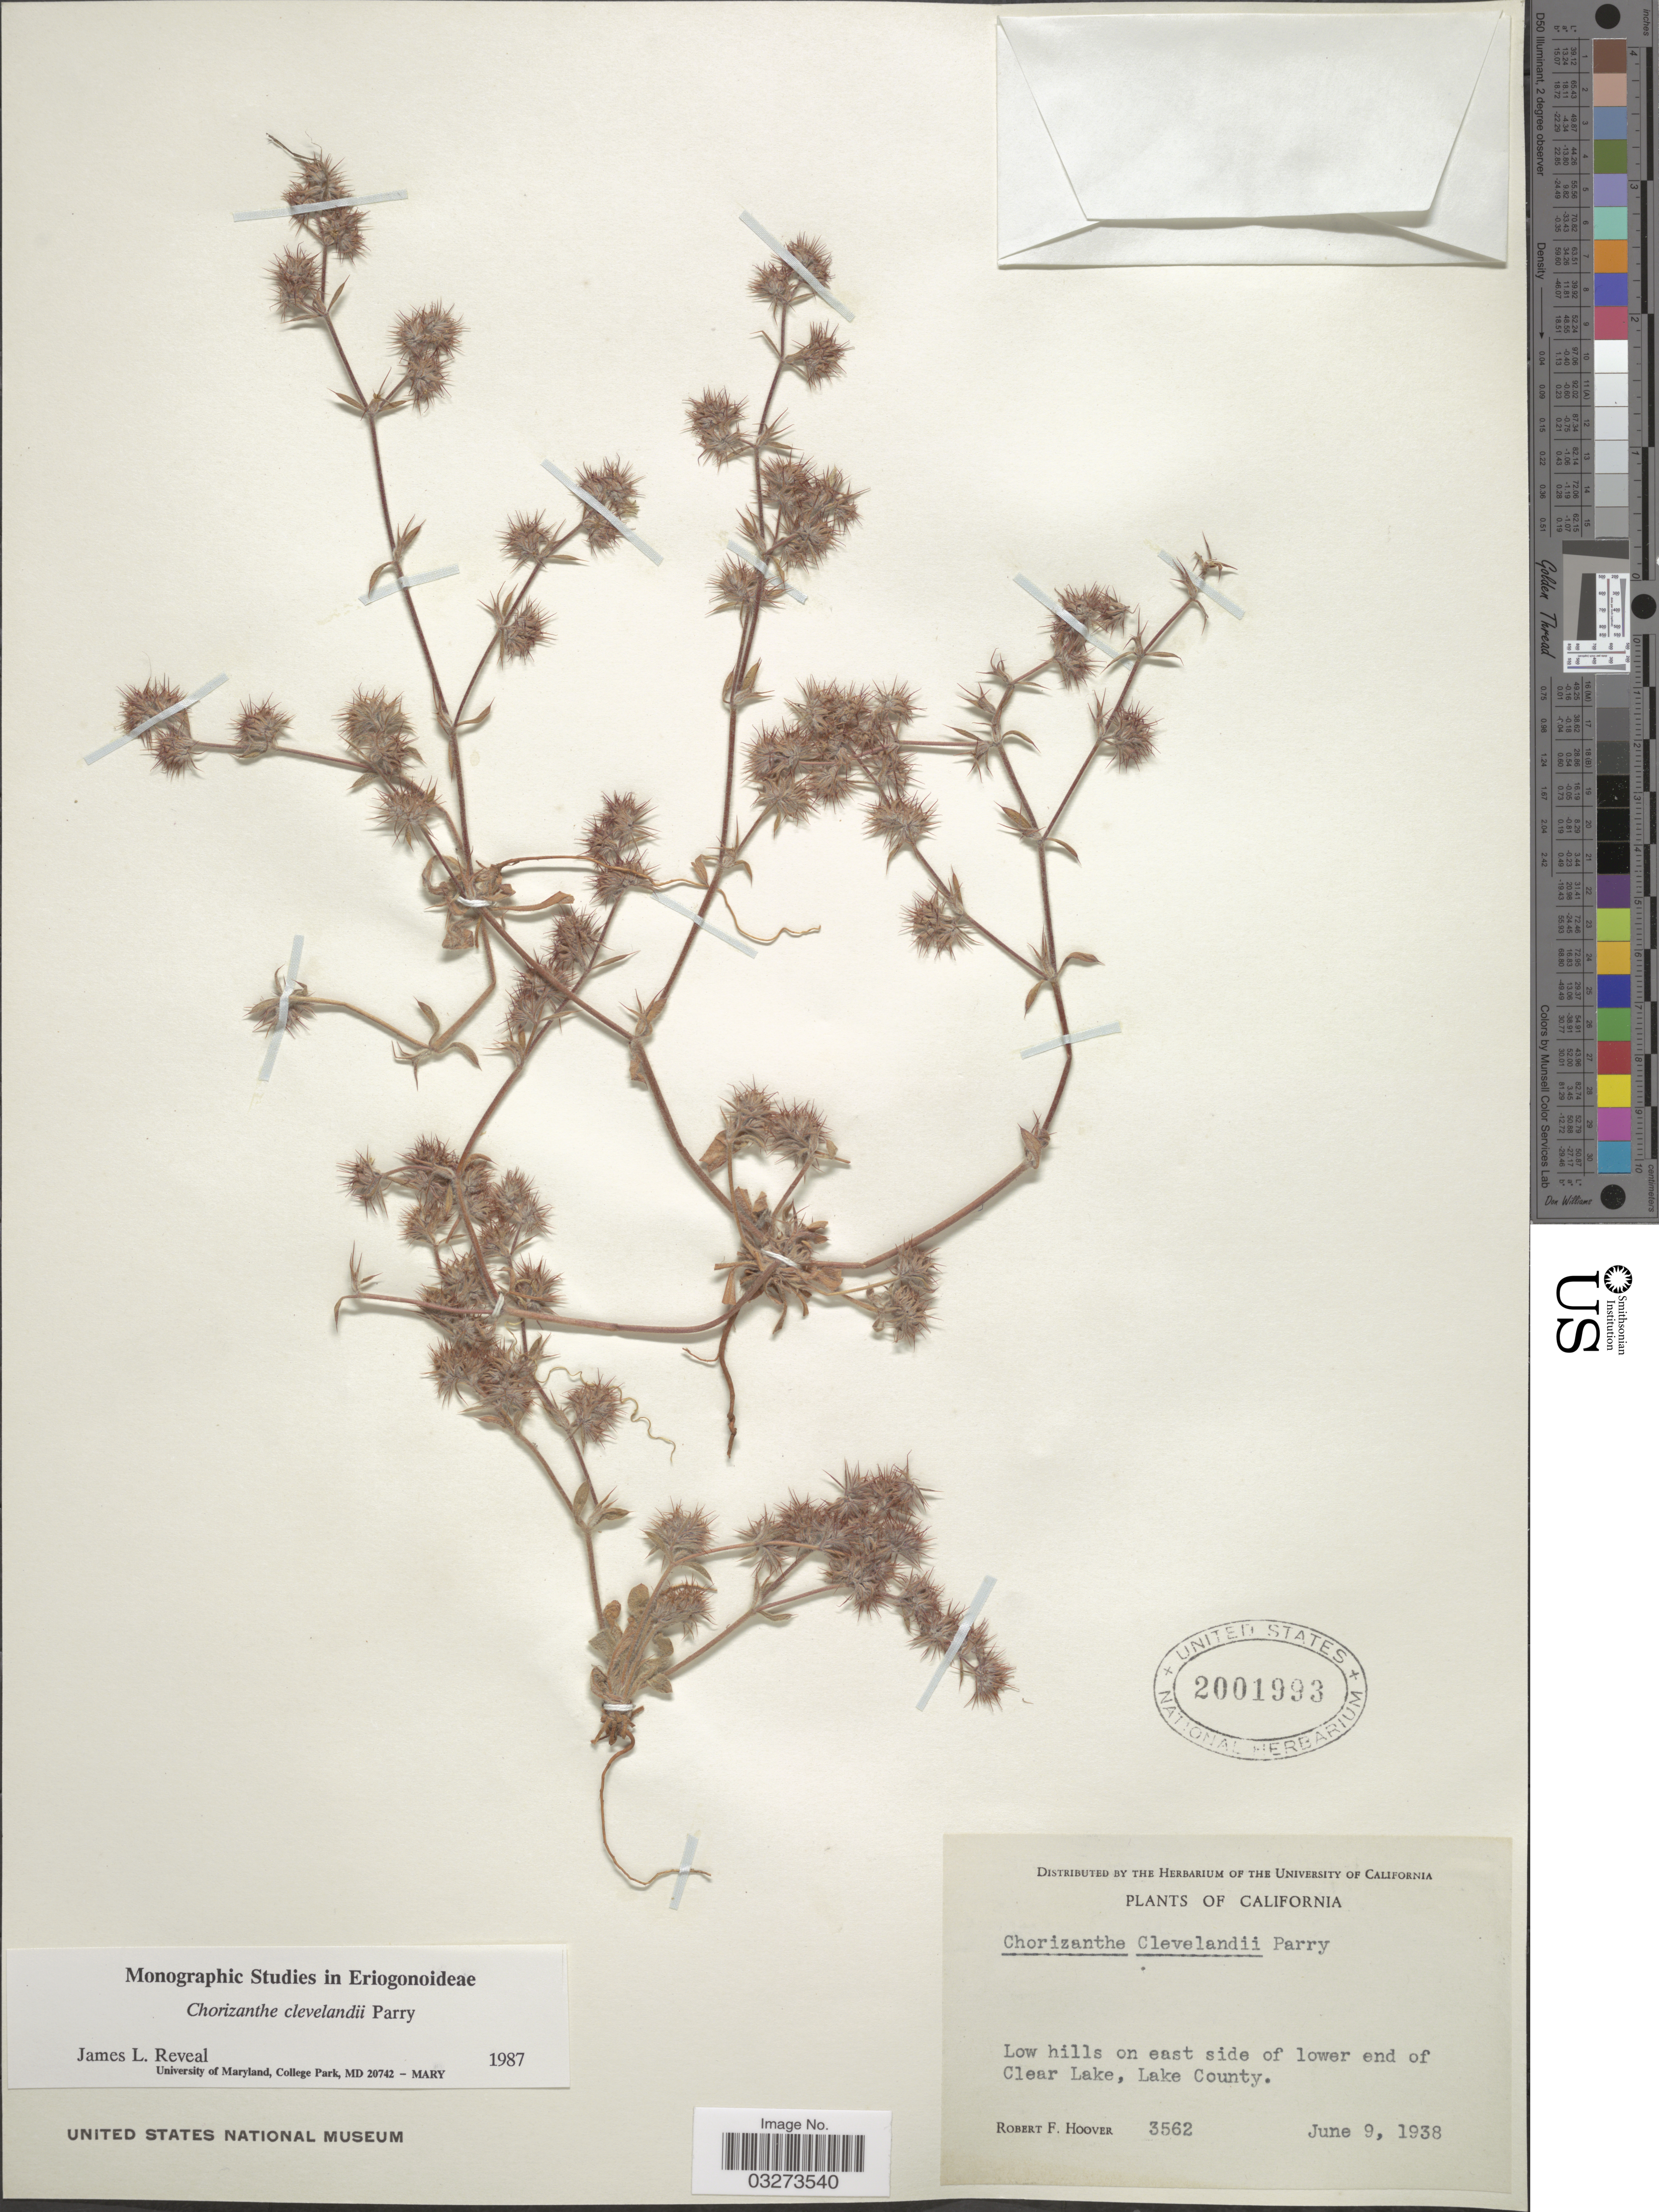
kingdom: Plantae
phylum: Tracheophyta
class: Magnoliopsida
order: Caryophyllales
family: Polygonaceae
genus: Chorizanthe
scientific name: Chorizanthe clevelandii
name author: Parry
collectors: R. F. Hoover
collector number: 3562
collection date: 1938-06-09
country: United States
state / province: California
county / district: Lake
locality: Low hills on east side of lower end of Clear Lake, Lake County.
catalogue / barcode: US 2001993